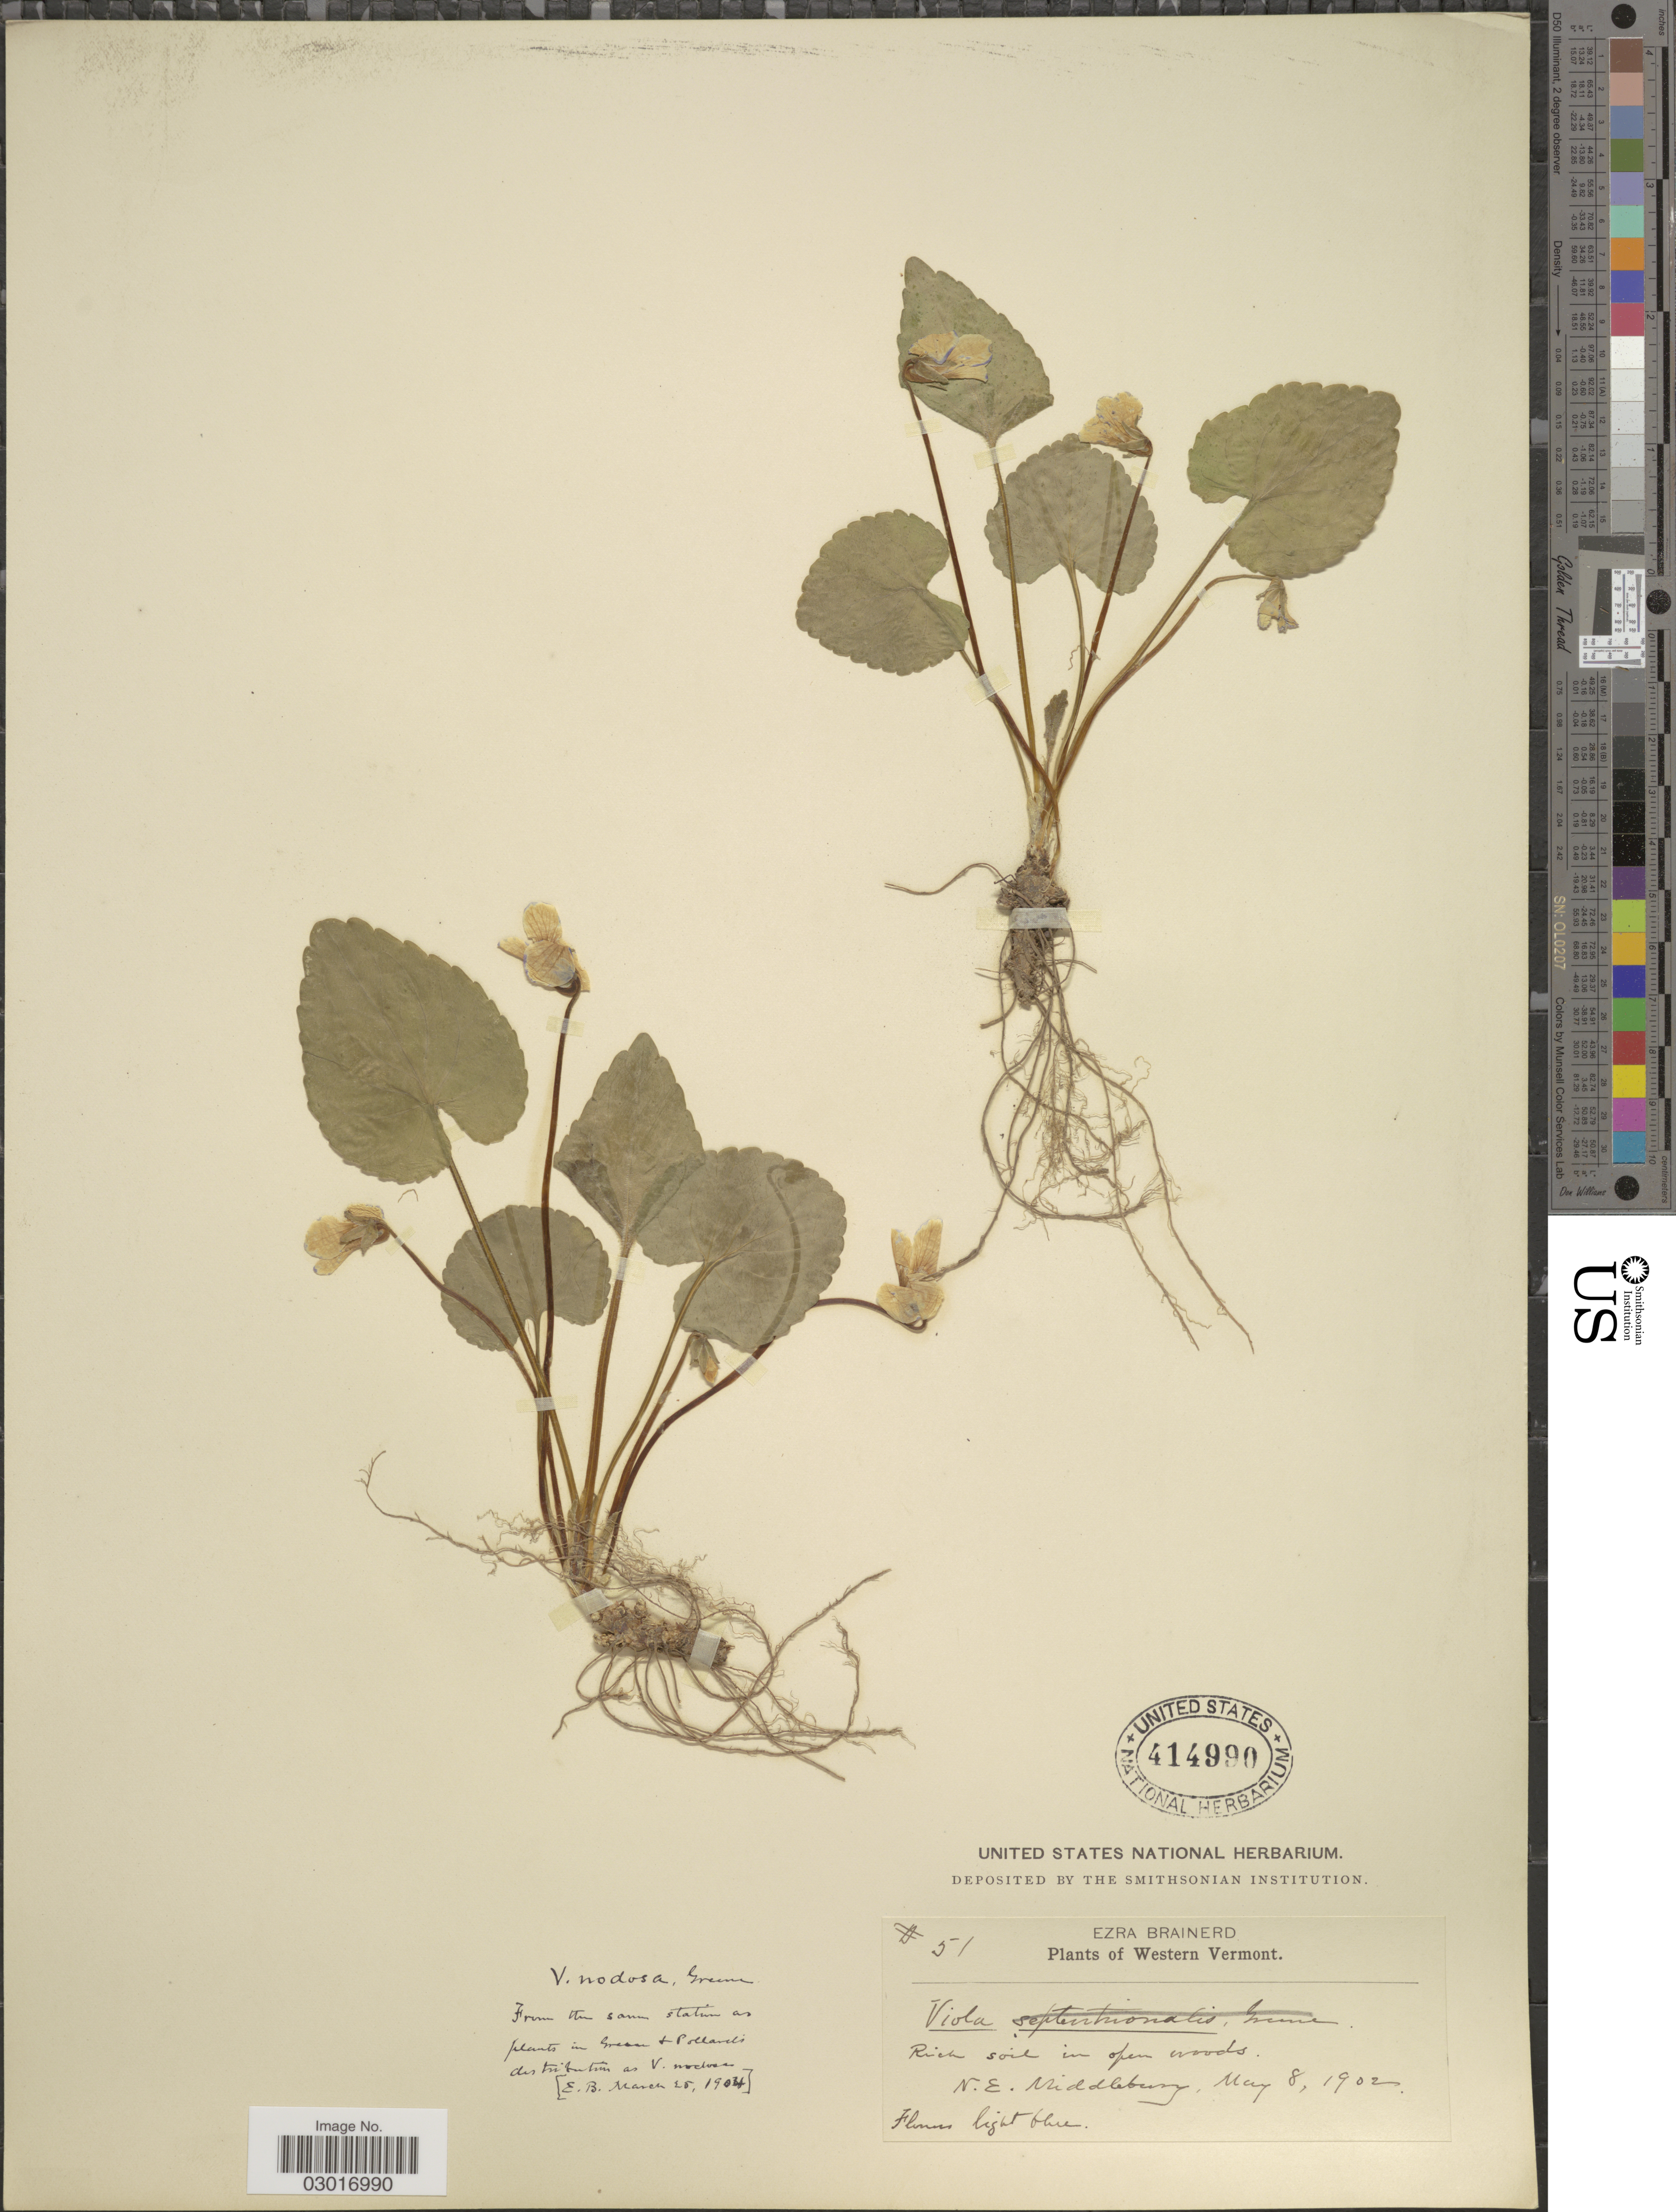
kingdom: Plantae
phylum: Tracheophyta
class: Magnoliopsida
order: Malpighiales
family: Violaceae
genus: Viola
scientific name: Viola sororia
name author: Willd.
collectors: E. Brainerd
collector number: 51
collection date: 1902-05-08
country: United States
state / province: Vermont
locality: Western Vermont. N.E. Middlebury.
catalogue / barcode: US 414990